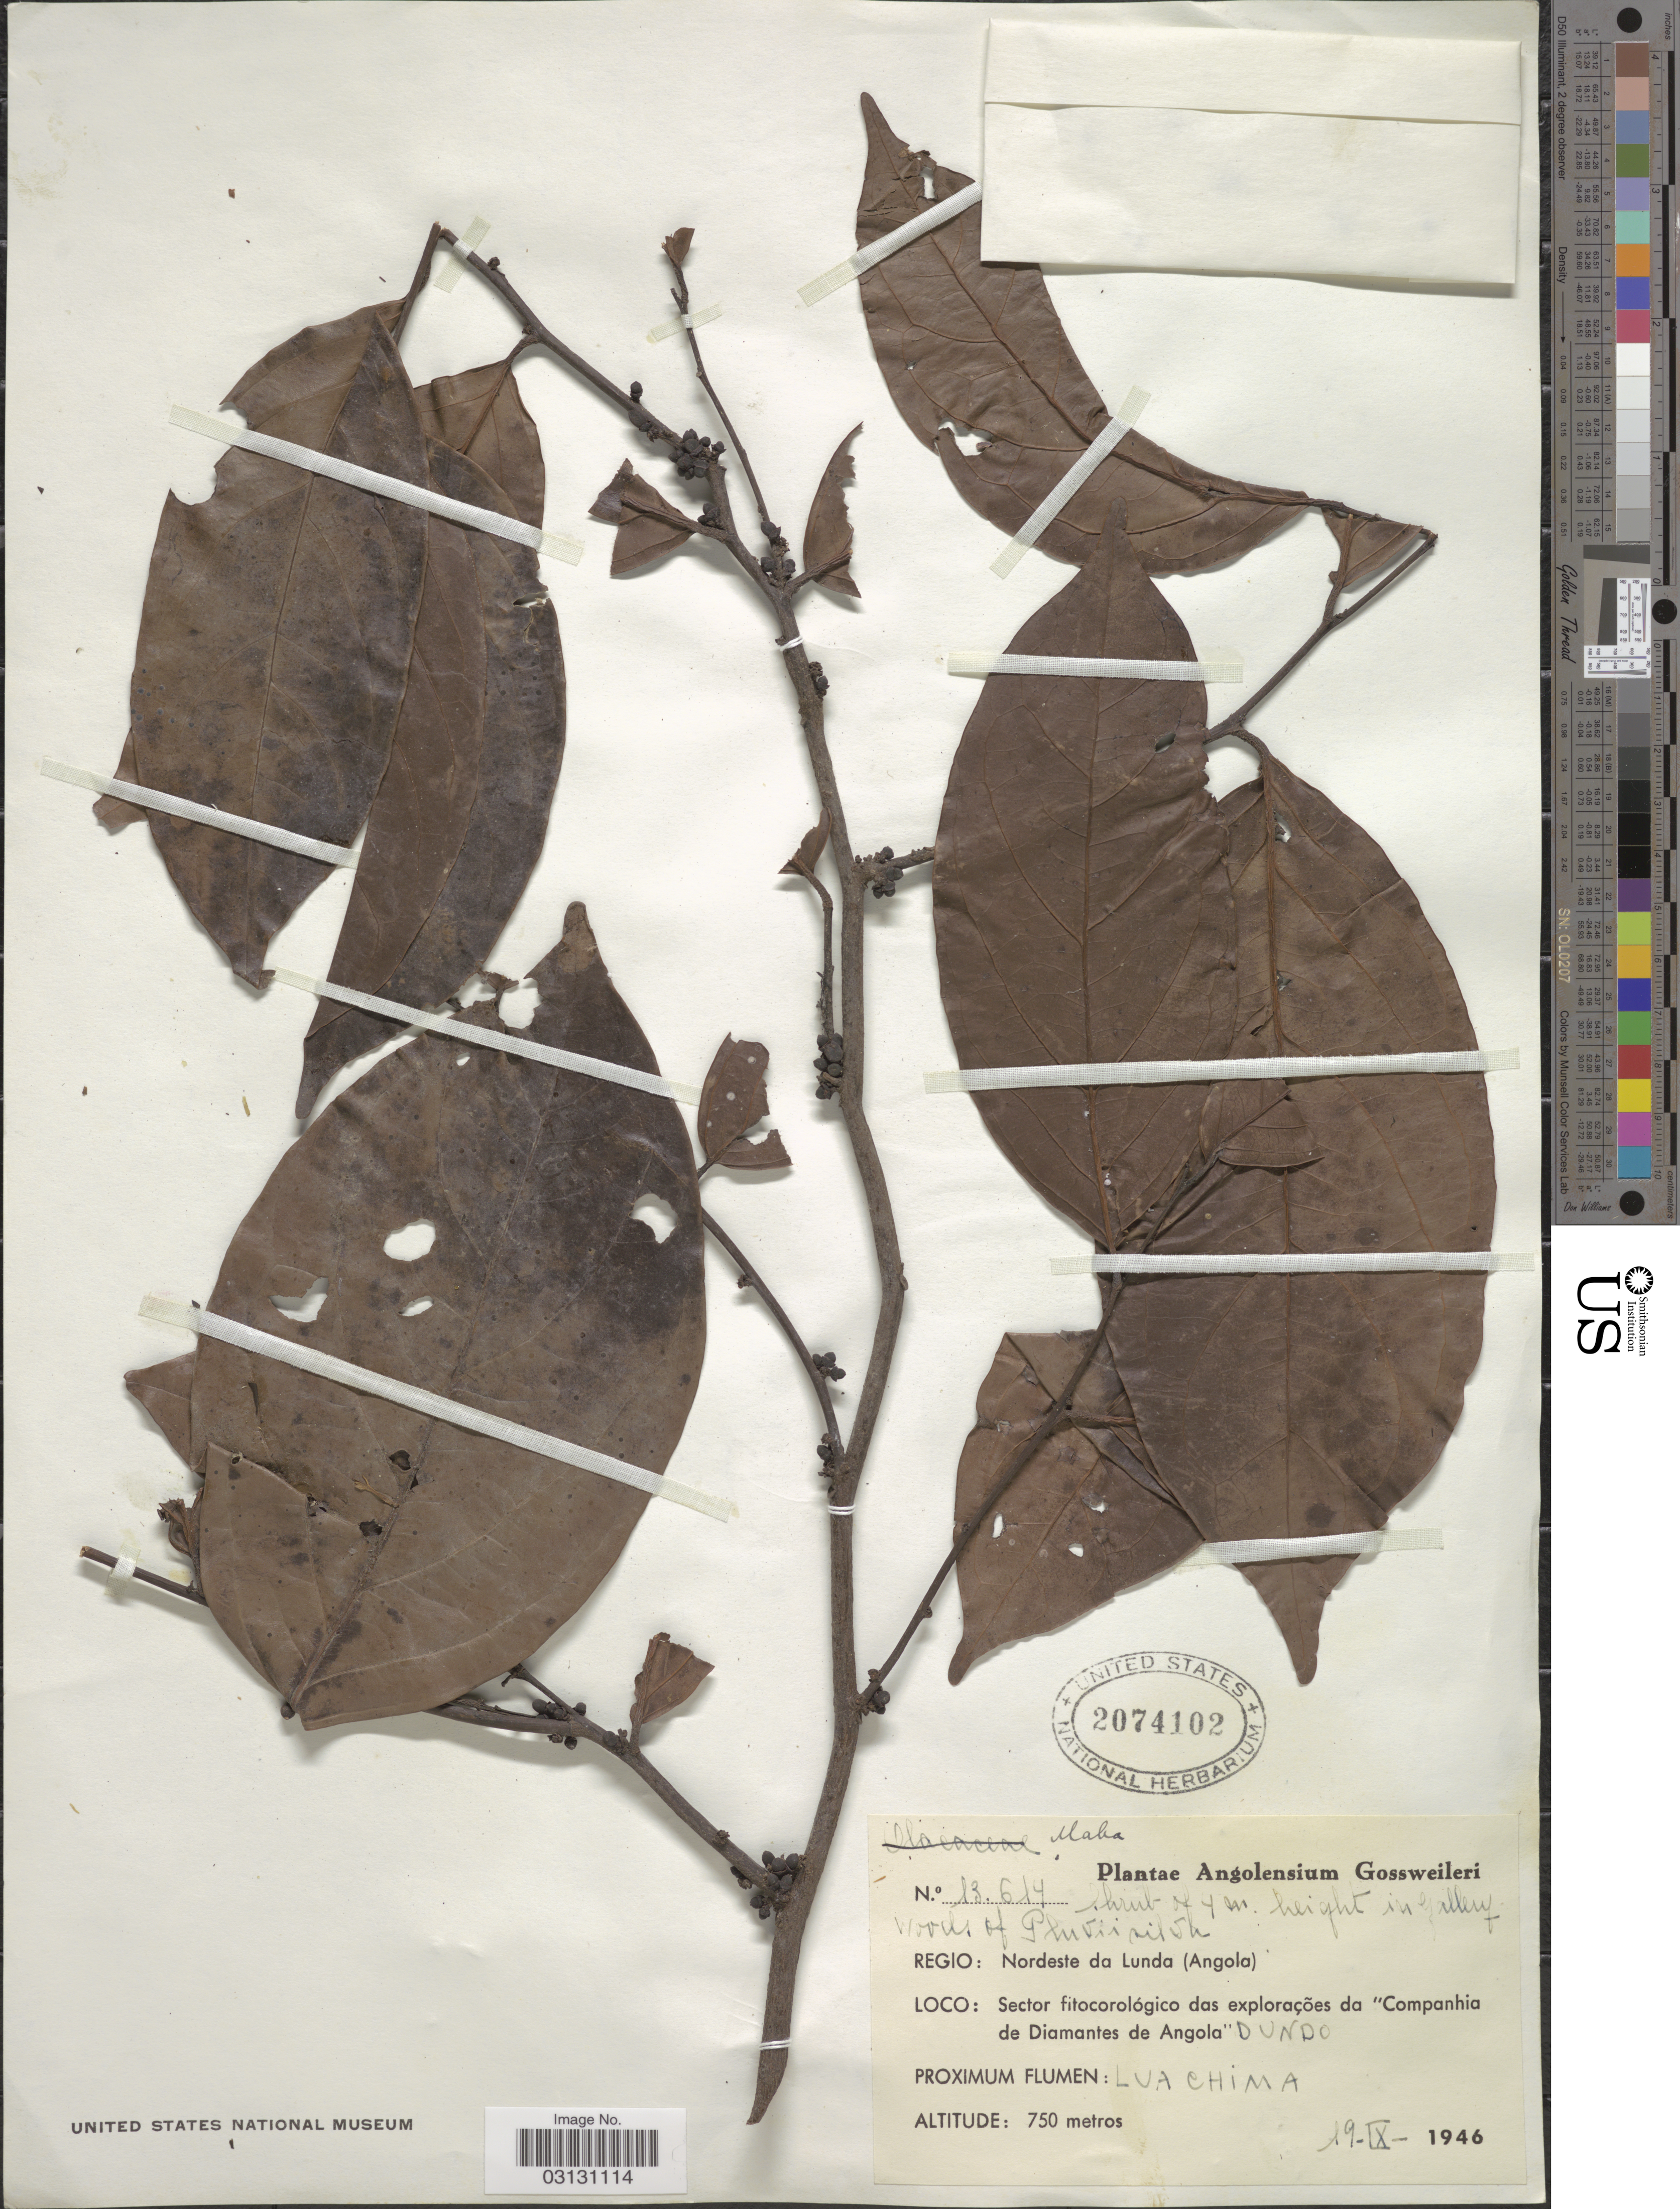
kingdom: Plantae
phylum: Tracheophyta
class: Magnoliopsida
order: Ericales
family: Ebenaceae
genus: Diospyros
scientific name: Diospyros aturensis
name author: (Gürke) Letouzey & F. White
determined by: White, F.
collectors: -. Gossweiler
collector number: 13614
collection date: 1946-09-19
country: Angola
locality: Regio: Nordeste da Lunda. Sector fitocorológico das explorações da "Companhia de Diamantes de Angola". Dundo.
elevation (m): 750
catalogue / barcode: US 2074102